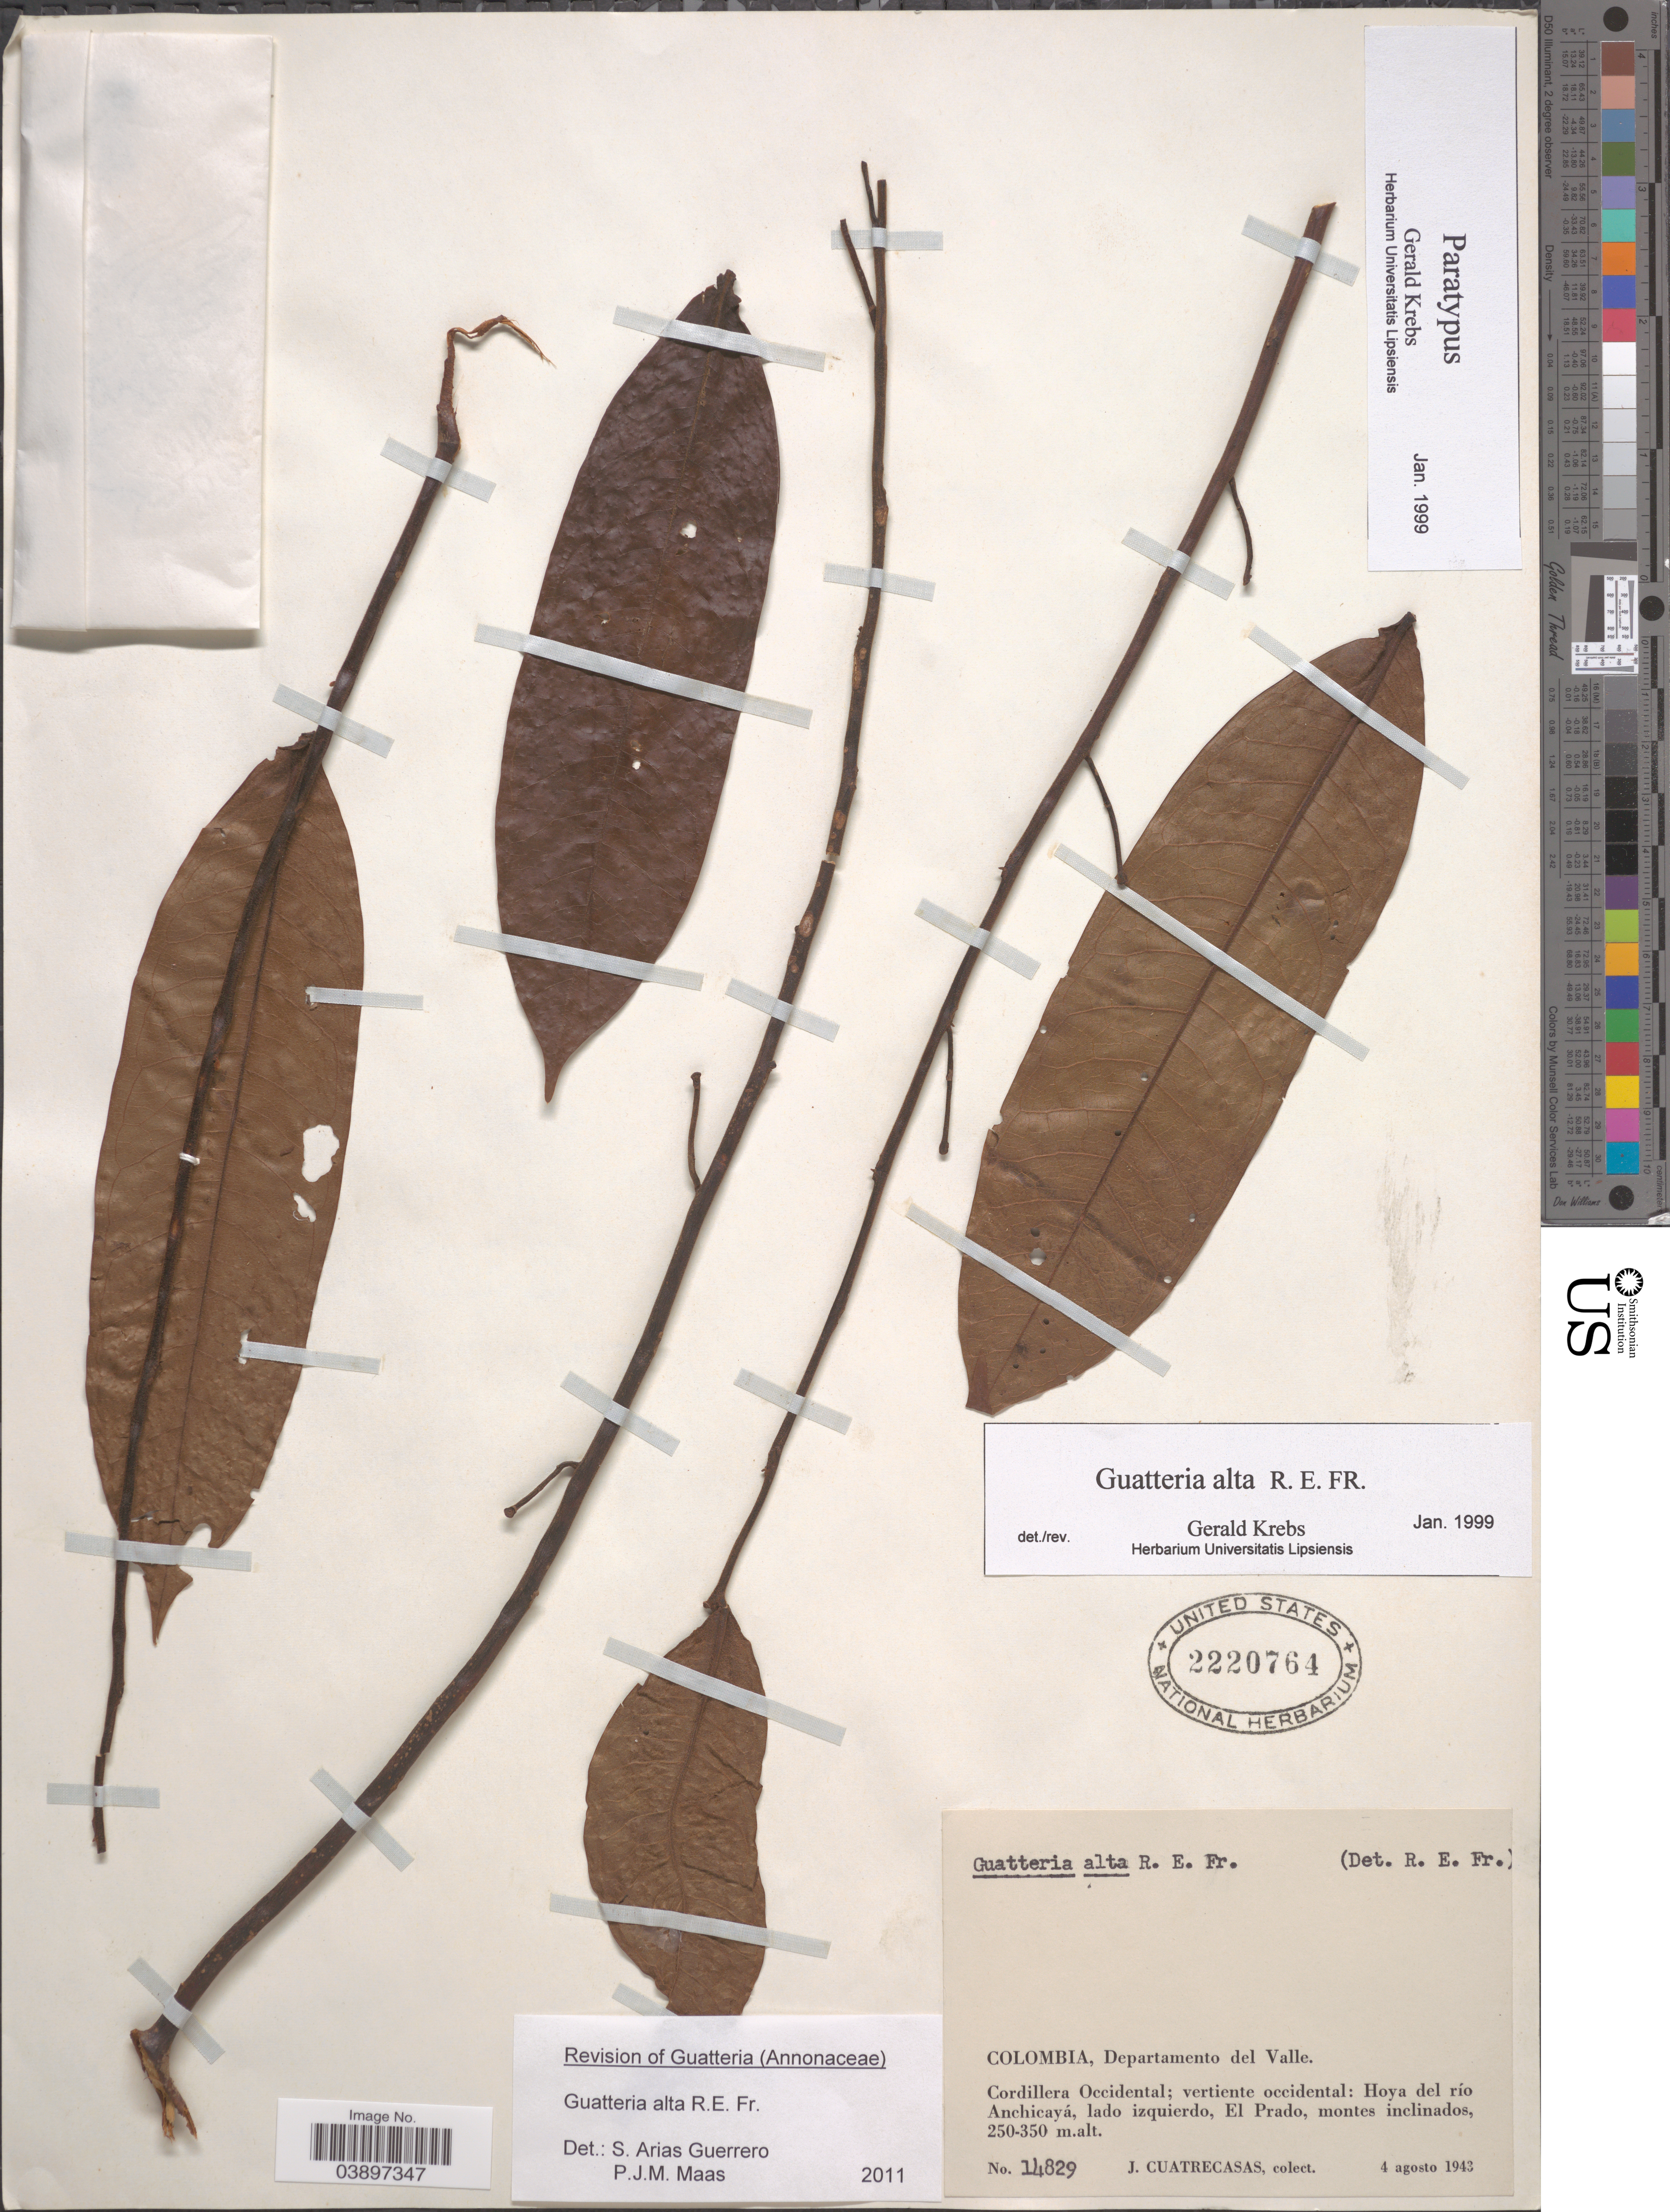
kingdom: Plantae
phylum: Tracheophyta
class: Magnoliopsida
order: Magnoliales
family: Annonaceae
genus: Guatteria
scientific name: Guatteria alta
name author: R.E. Fr.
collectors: J. Cuatrecasas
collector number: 14829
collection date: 1943-08-04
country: Colombia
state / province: Valle del Cauca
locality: Departamento del Valle. Cordillera Occidental; vertiente occidental: Hoya del río Anchicayá, lado izquierdo, El Prado, montes inclinados.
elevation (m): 250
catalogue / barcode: US 2220764